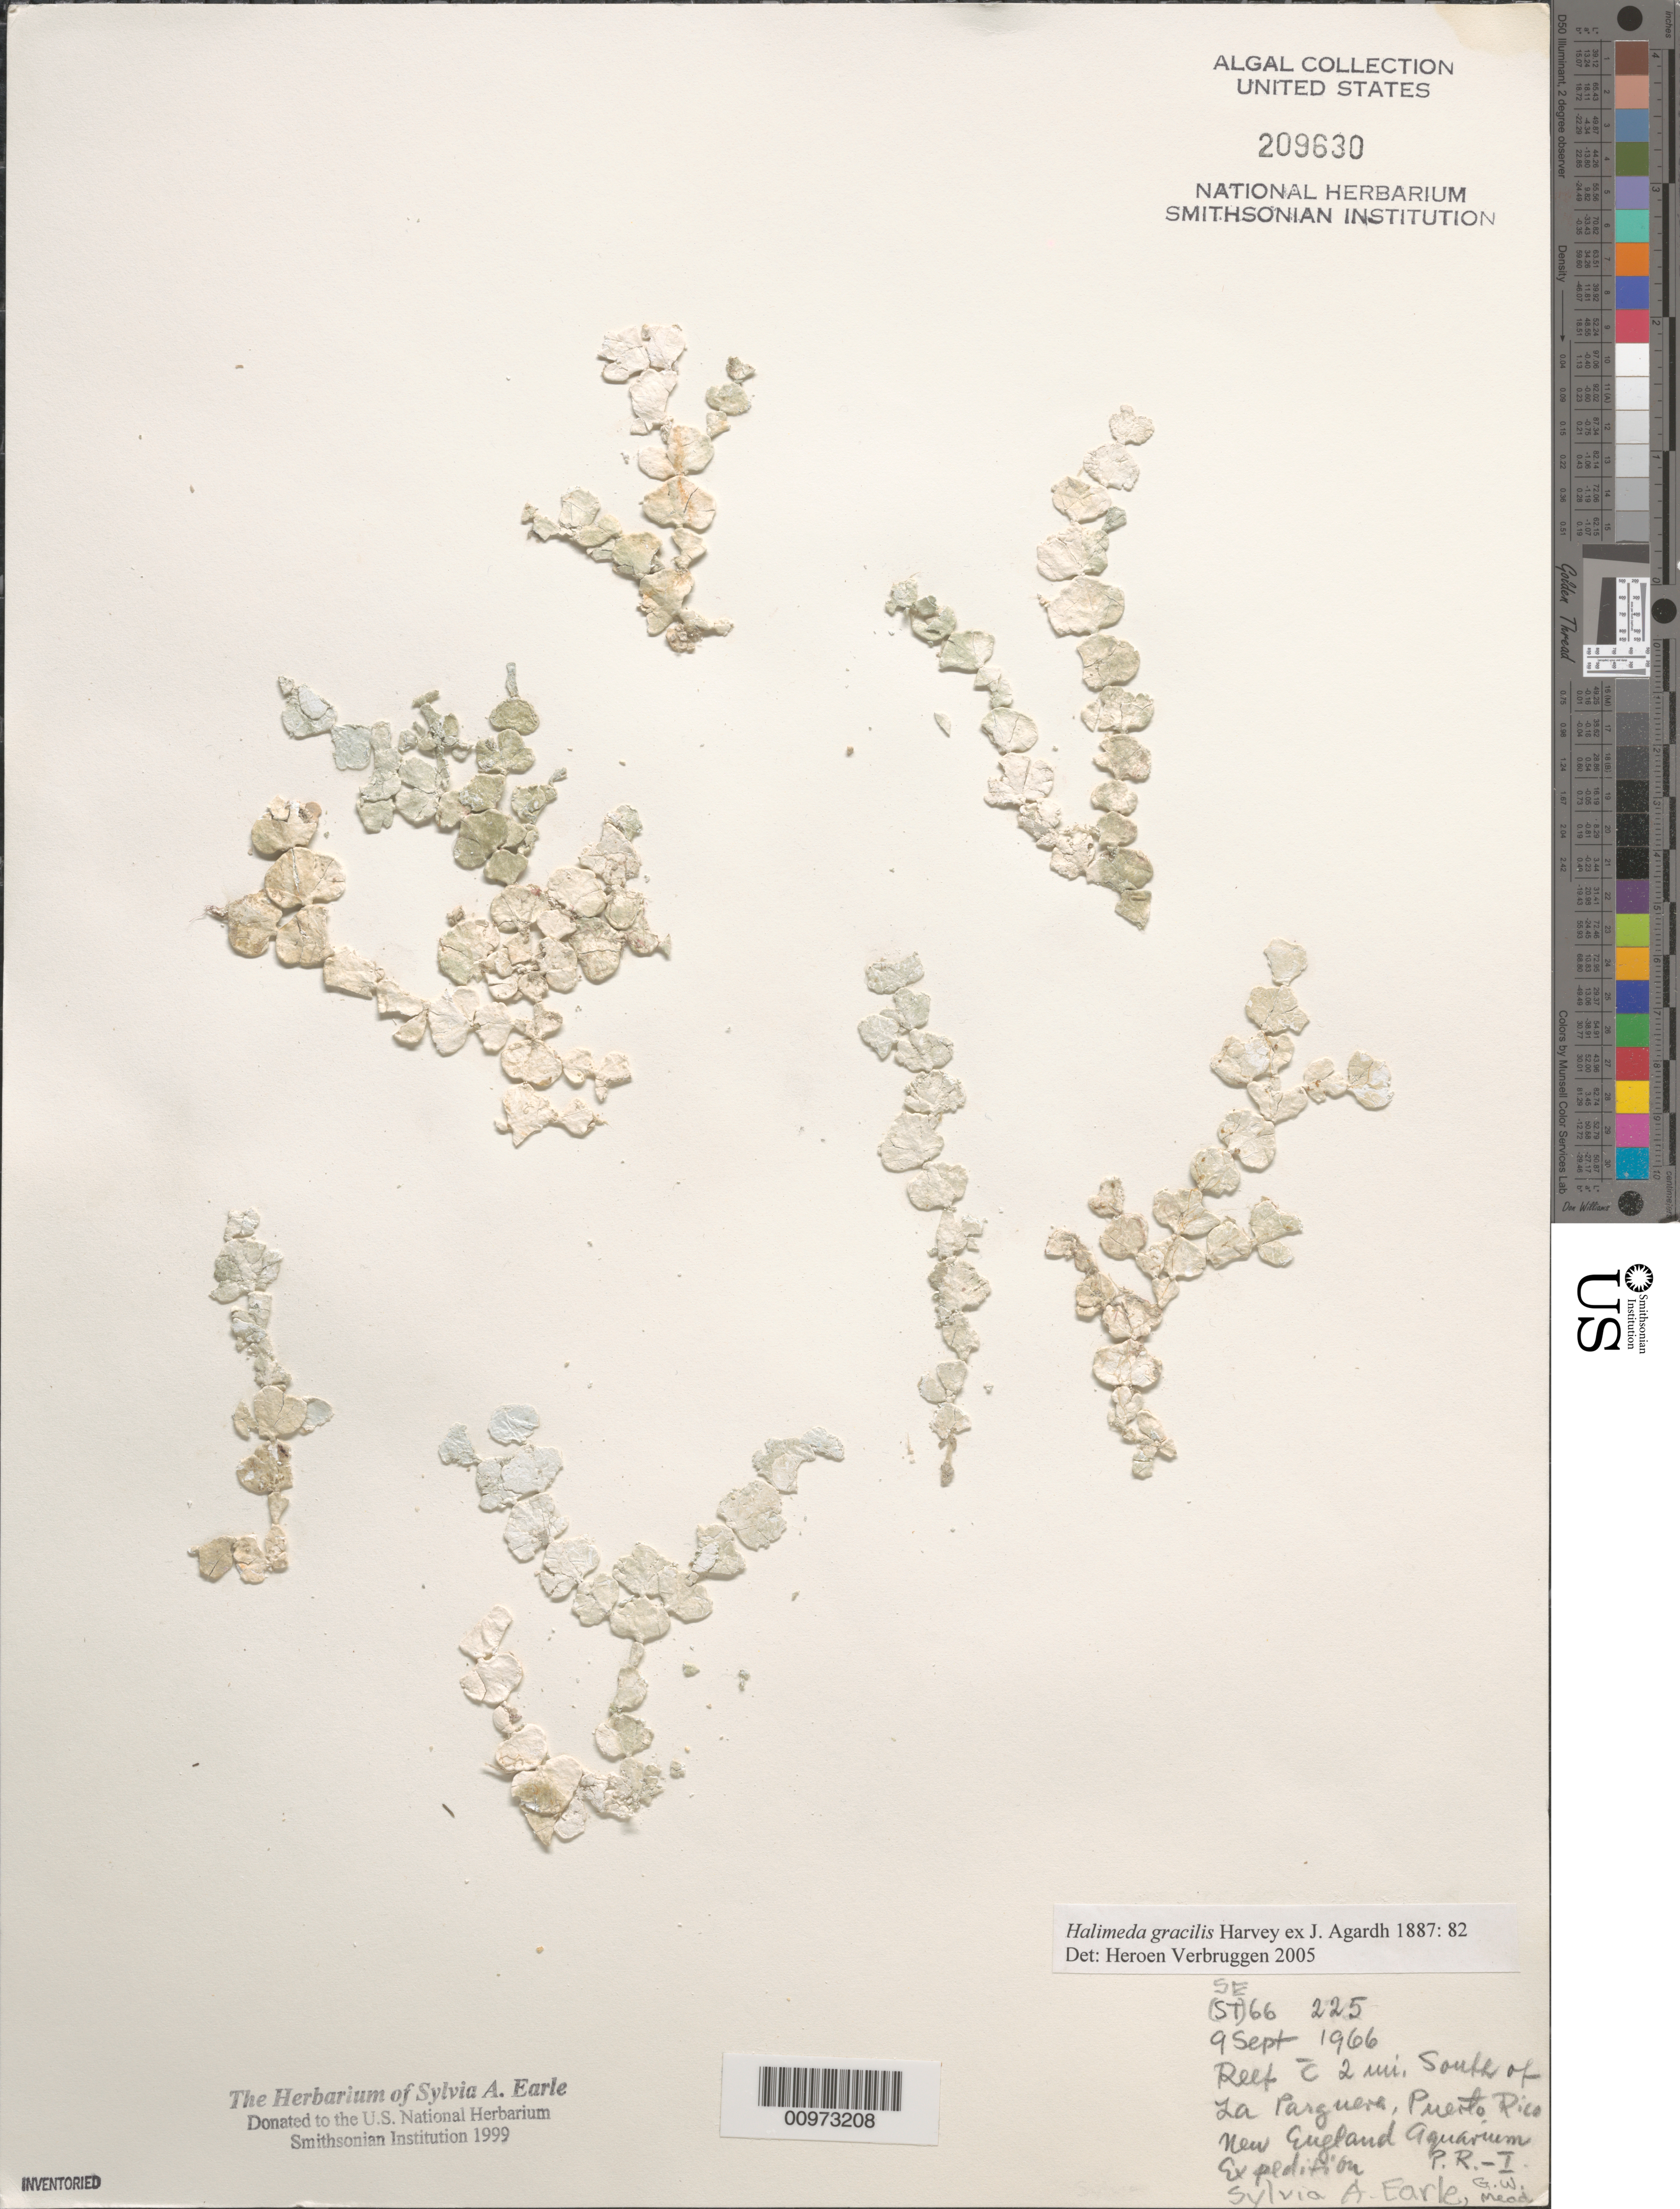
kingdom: Plantae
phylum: Chlorophyta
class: Ulvophyceae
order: Bryopsidales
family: Halimedaceae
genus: Halimeda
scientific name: Halimeda gracilis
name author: Harv. ex J. Agardh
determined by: Verbruggen, H.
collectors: S. A. Earle & G. W. Mead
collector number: SE 66225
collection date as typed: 09 Sep 1966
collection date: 1966-09-09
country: Puerto Rico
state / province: Lajas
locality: Reef 2 miles south of La Parguera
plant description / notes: New England Aquarium Expedition to Puerto Rico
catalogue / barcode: US 209630